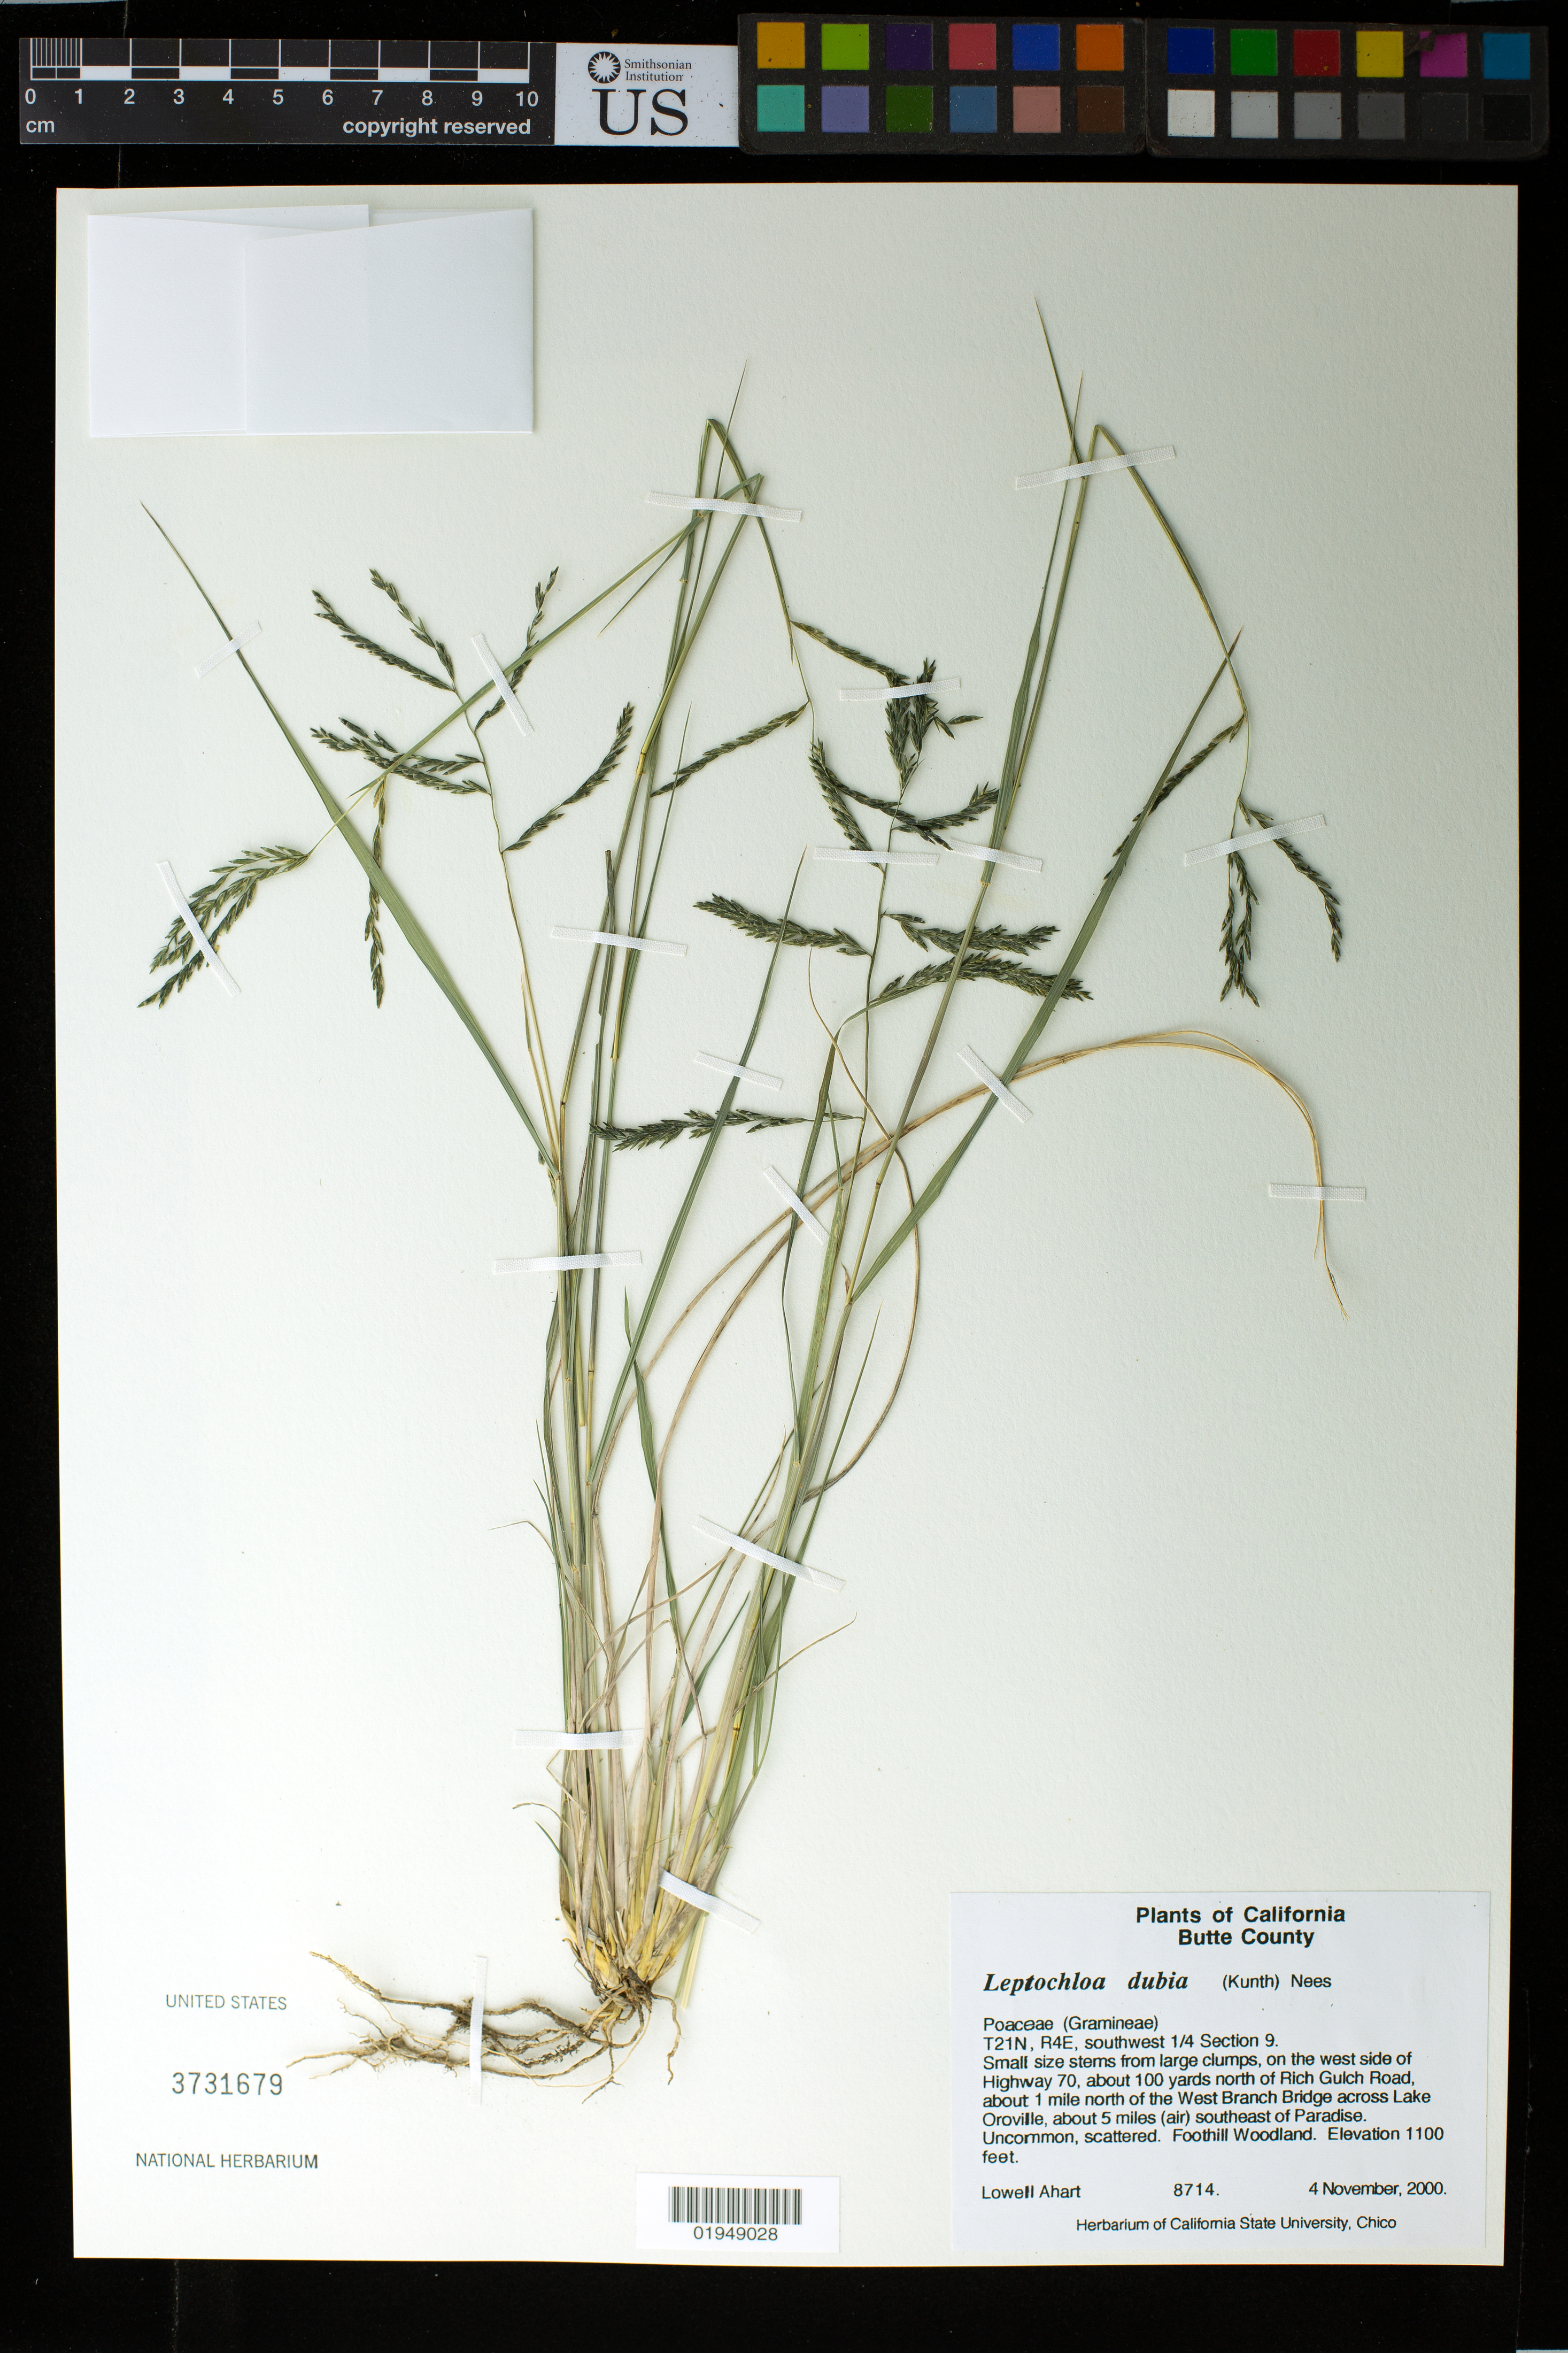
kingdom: Plantae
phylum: Tracheophyta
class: Liliopsida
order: Poales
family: Poaceae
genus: Disakisperma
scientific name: Disakisperma dubium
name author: (Kunth) P.M. Peterson & N. Snow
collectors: L. Ahart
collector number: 8714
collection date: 2000-11-04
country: United States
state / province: California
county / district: Butte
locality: On the west side of Highway 70, about 100 yards north of Rich Gulch Road, about 1 mile north of the West Branch Bridge across Lake Oroville, about 5 miles (air) southeast of Paradise. T21N, R4E, southwest 1/4 Section 9.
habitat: foothill woodland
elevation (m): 335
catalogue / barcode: US 3731679